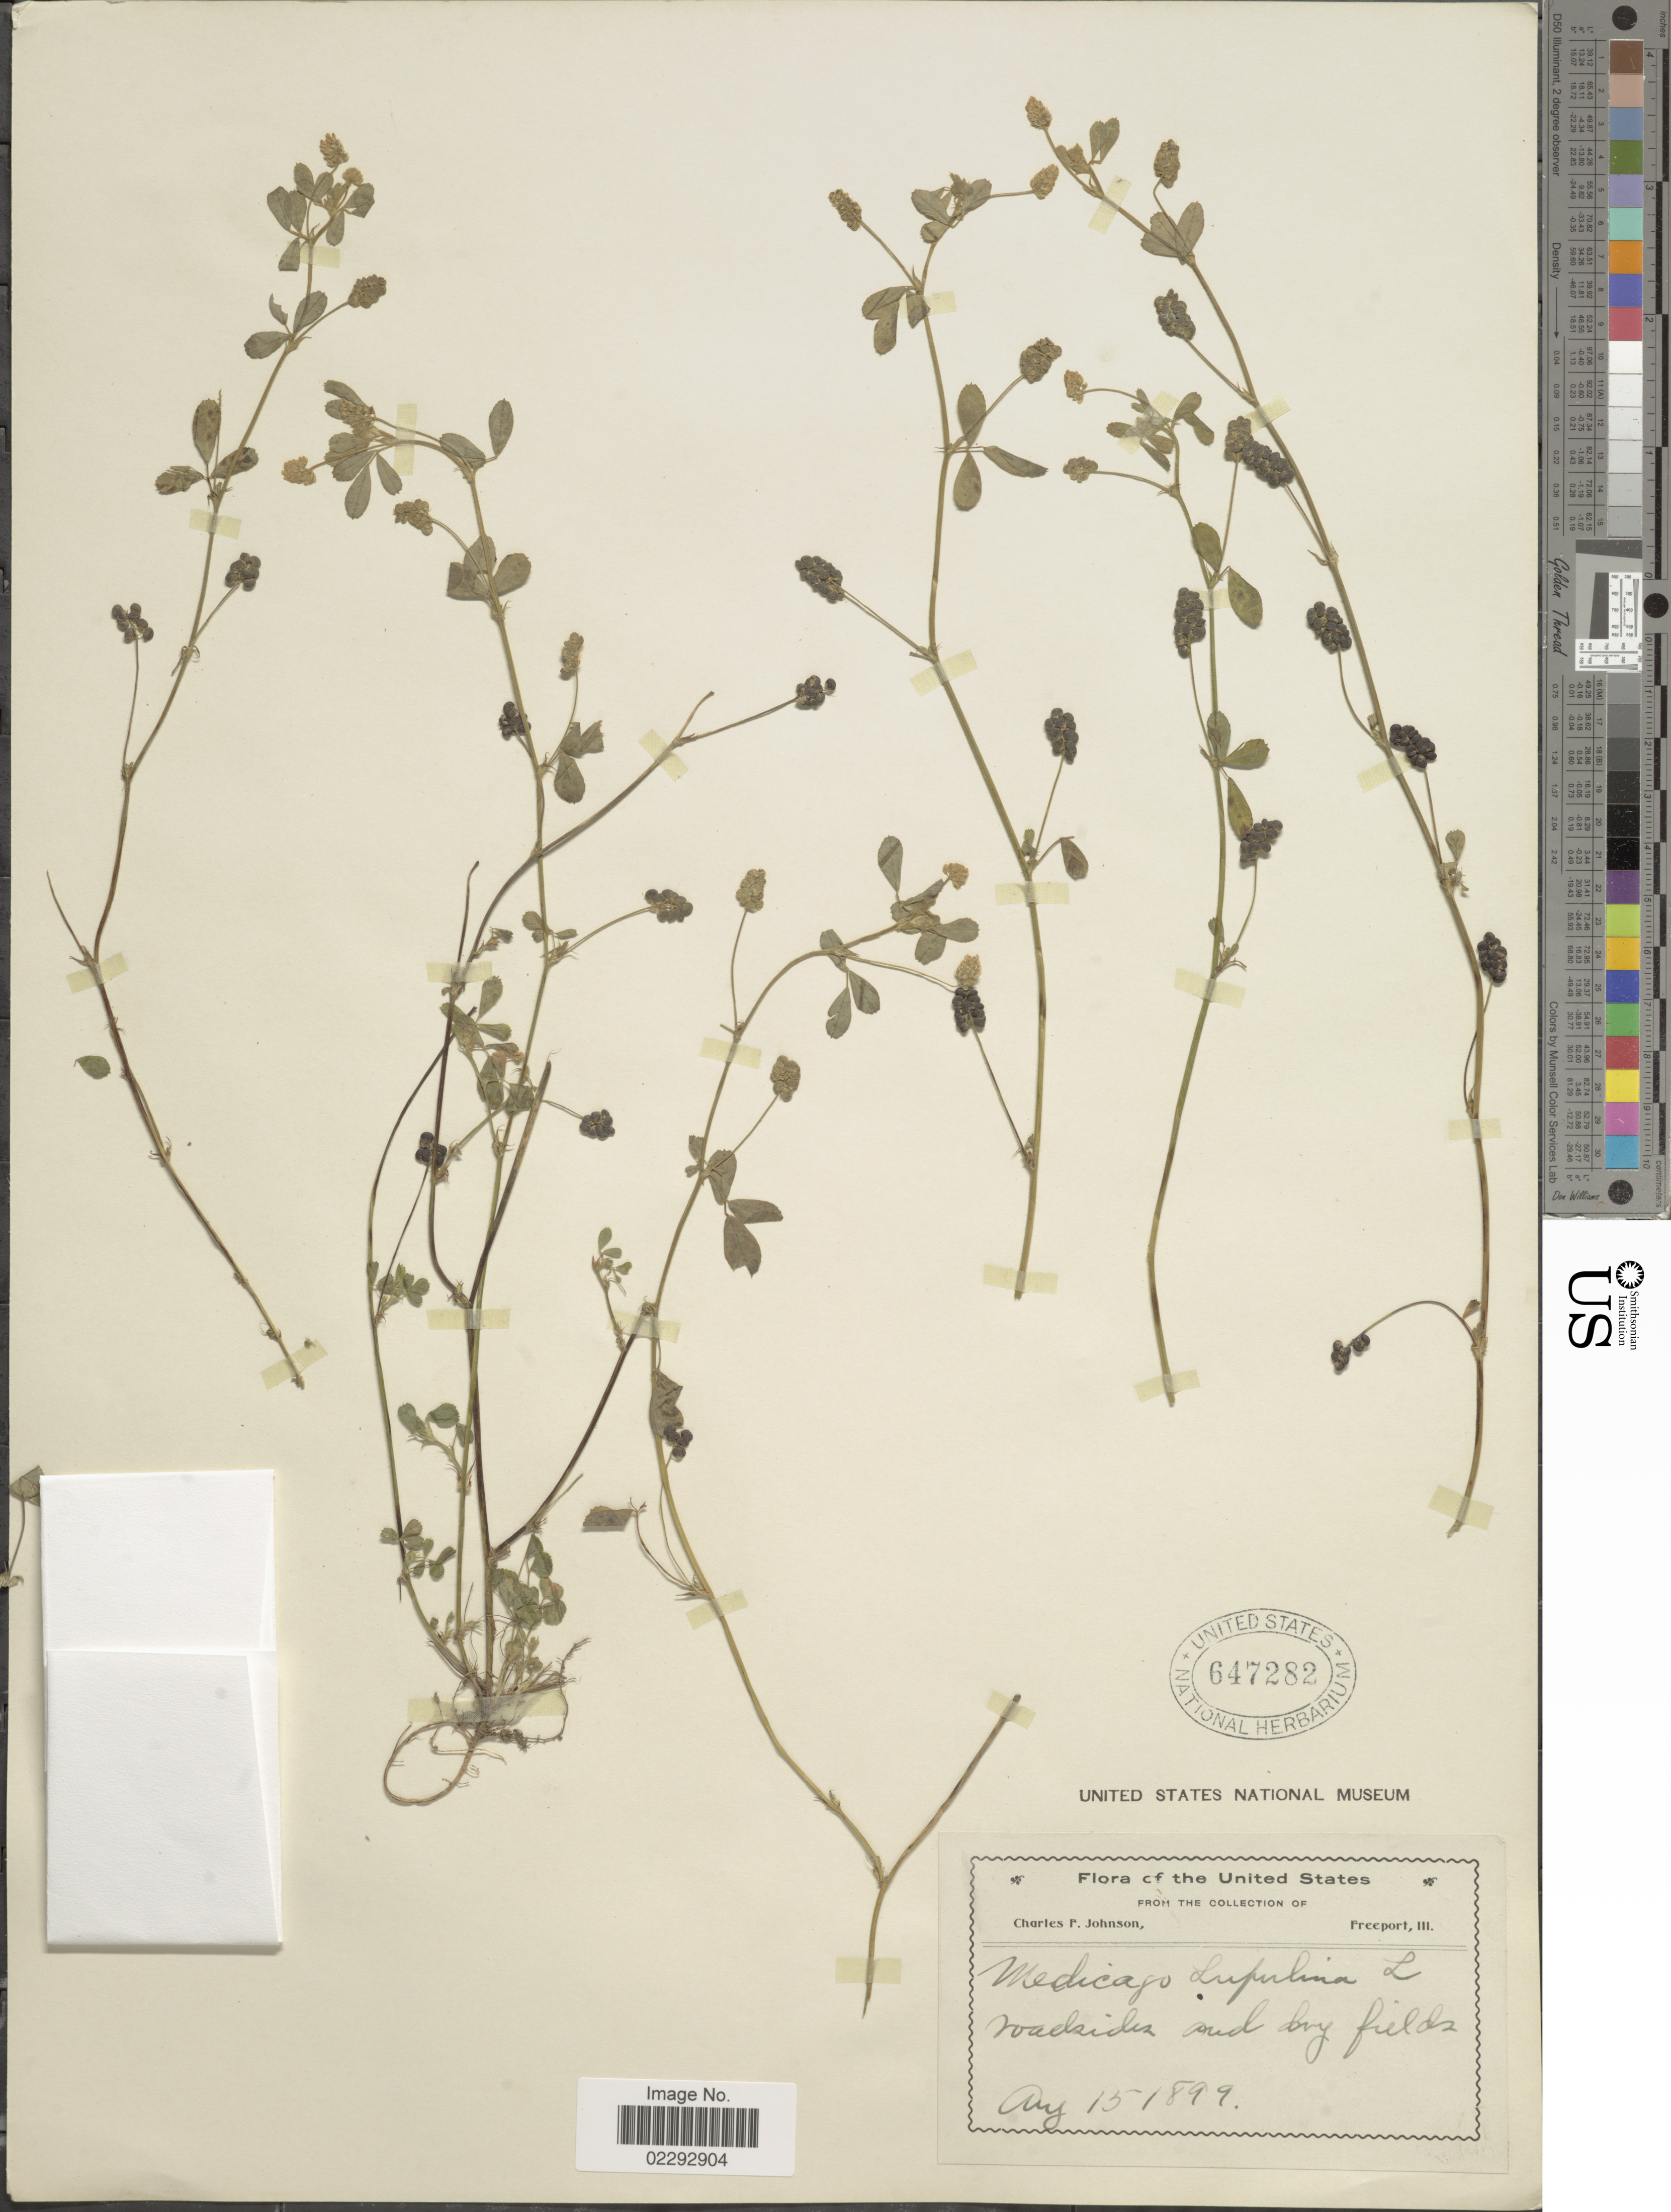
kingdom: Plantae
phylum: Tracheophyta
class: Magnoliopsida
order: Fabales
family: Fabaceae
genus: Medicago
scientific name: Medicago lupulina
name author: L.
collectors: C. Johnson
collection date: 1899-08-15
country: United States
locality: United States, roadsides and dry fields.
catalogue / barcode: US 647282